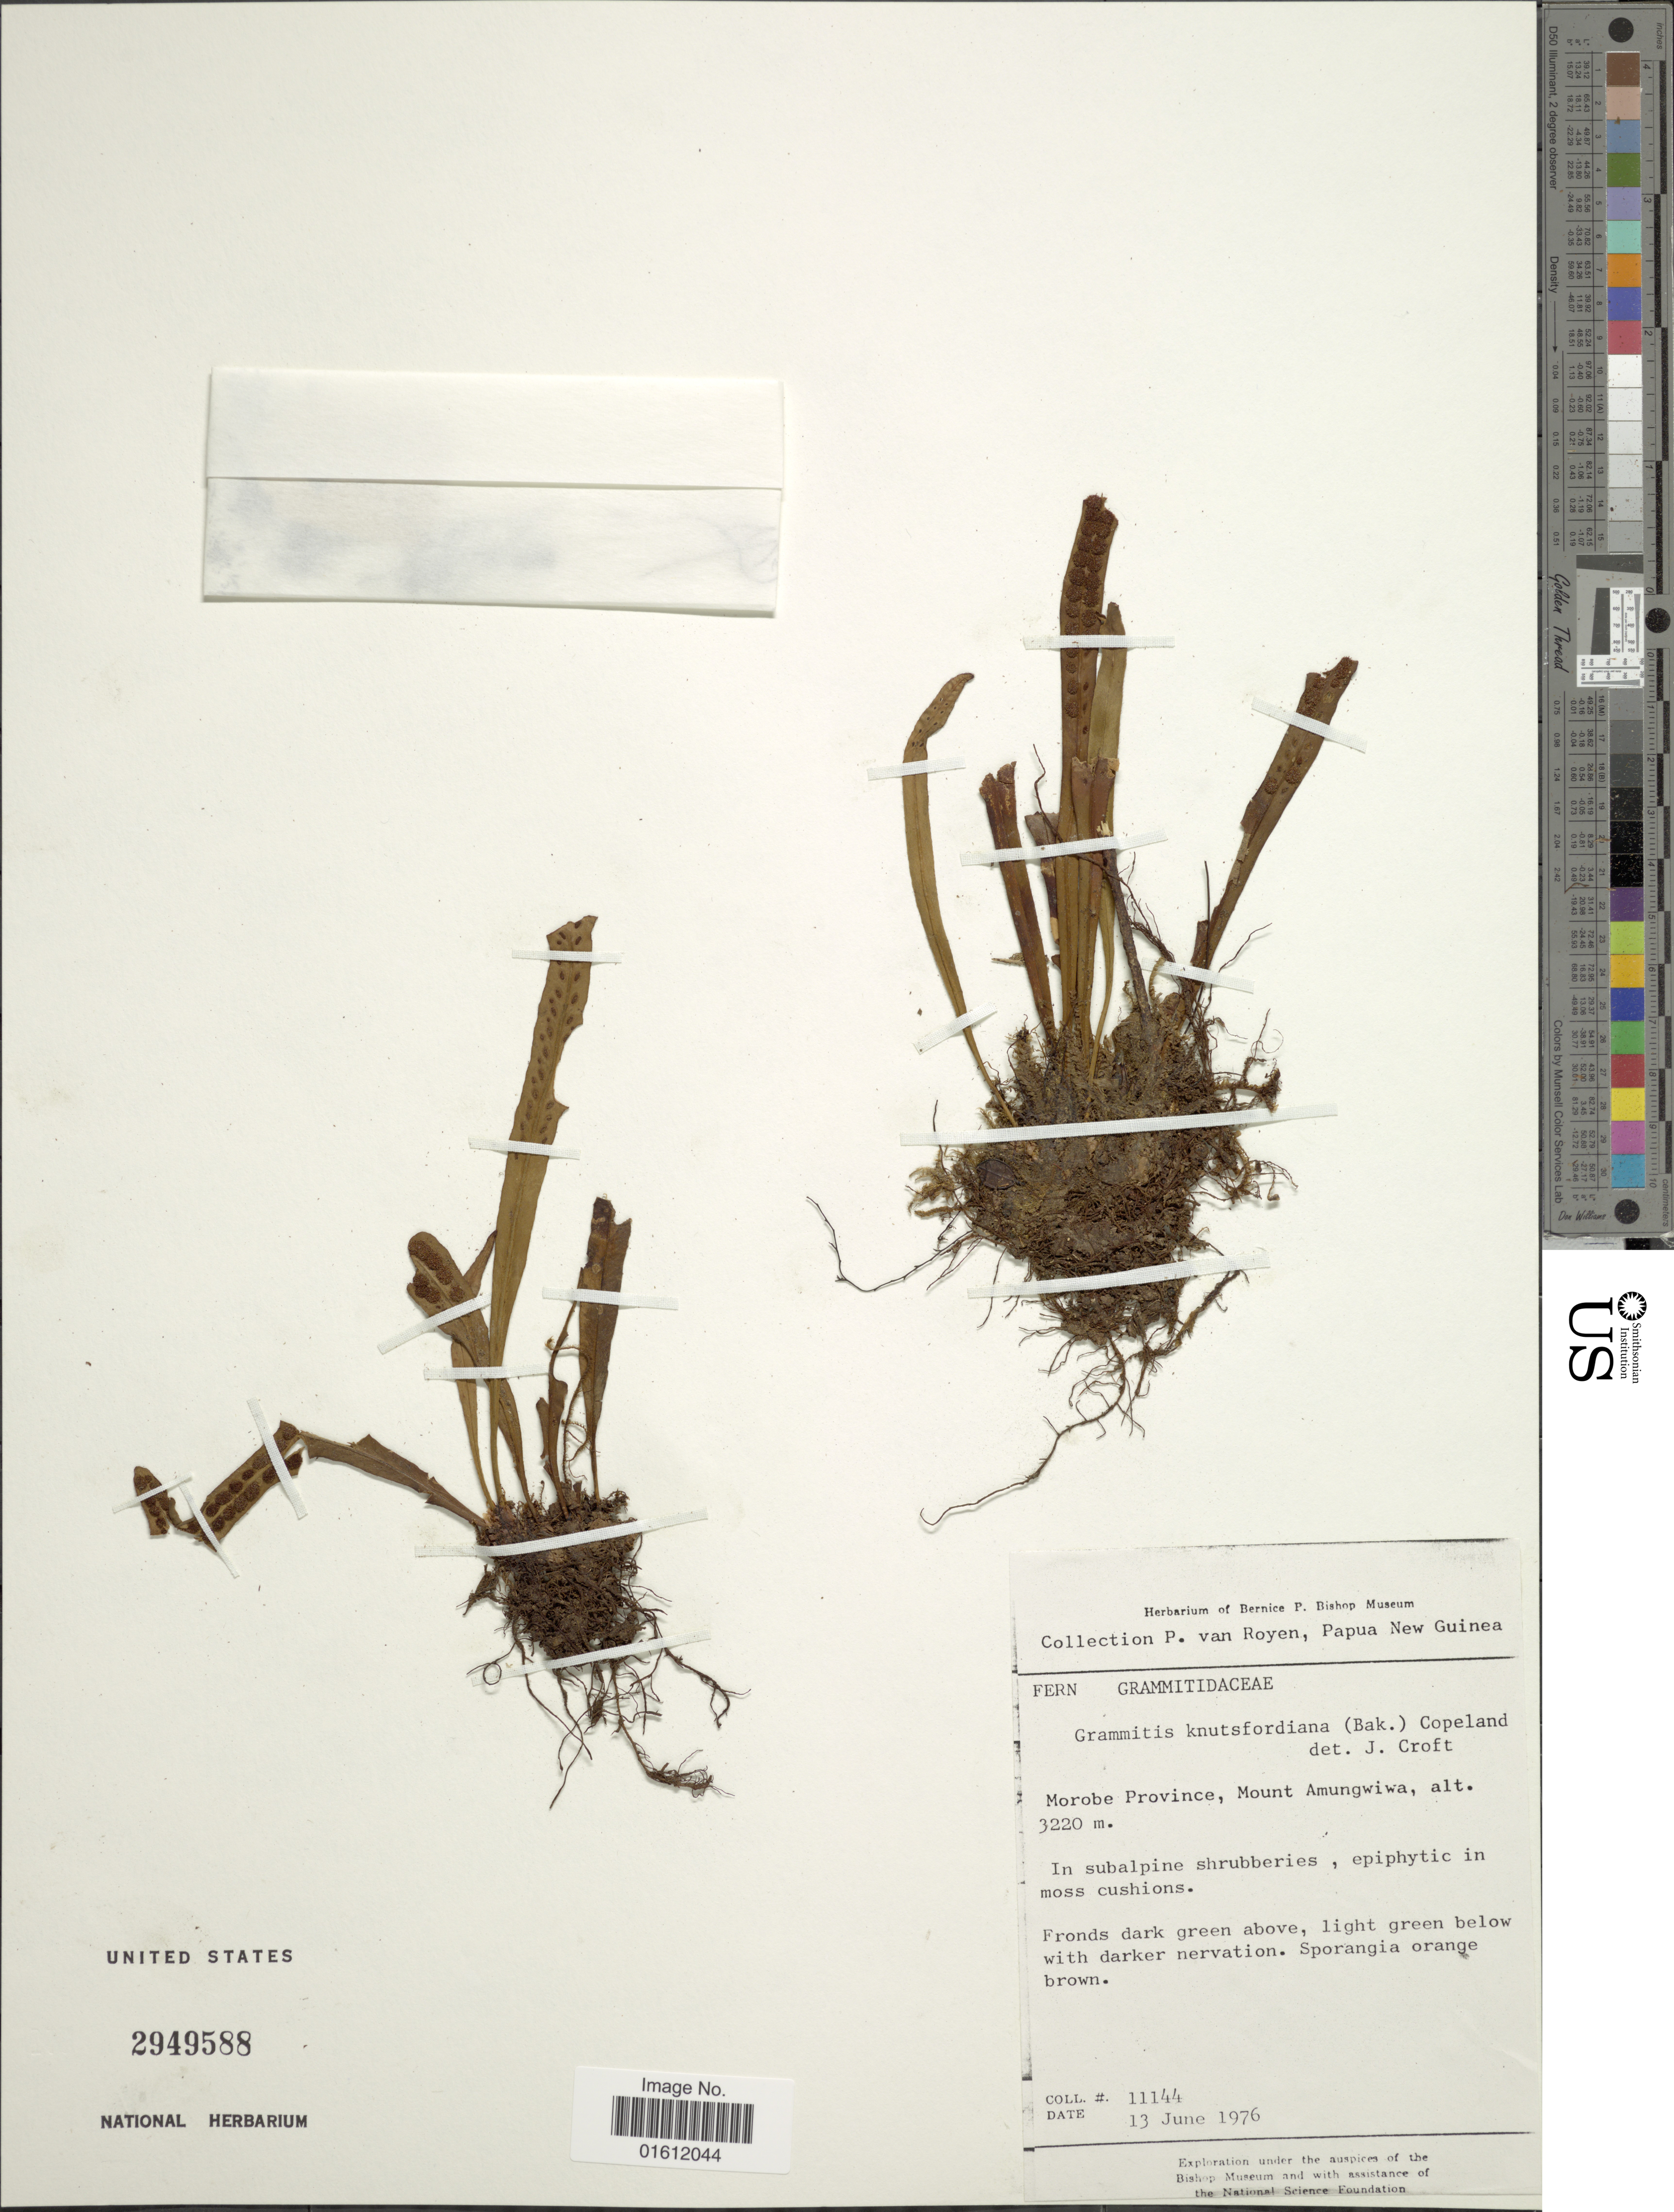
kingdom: Plantae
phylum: Tracheophyta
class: Polypodiopsida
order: Polypodiales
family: Polypodiaceae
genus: Oreogrammitis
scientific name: Oreogrammitis knutsfordiana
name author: (Baker) Parris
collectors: P. van Royen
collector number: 11144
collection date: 1976-06-13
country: Papua New Guinea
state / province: Morobe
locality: Mount Amungwiwa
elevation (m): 3220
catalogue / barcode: US 2949588